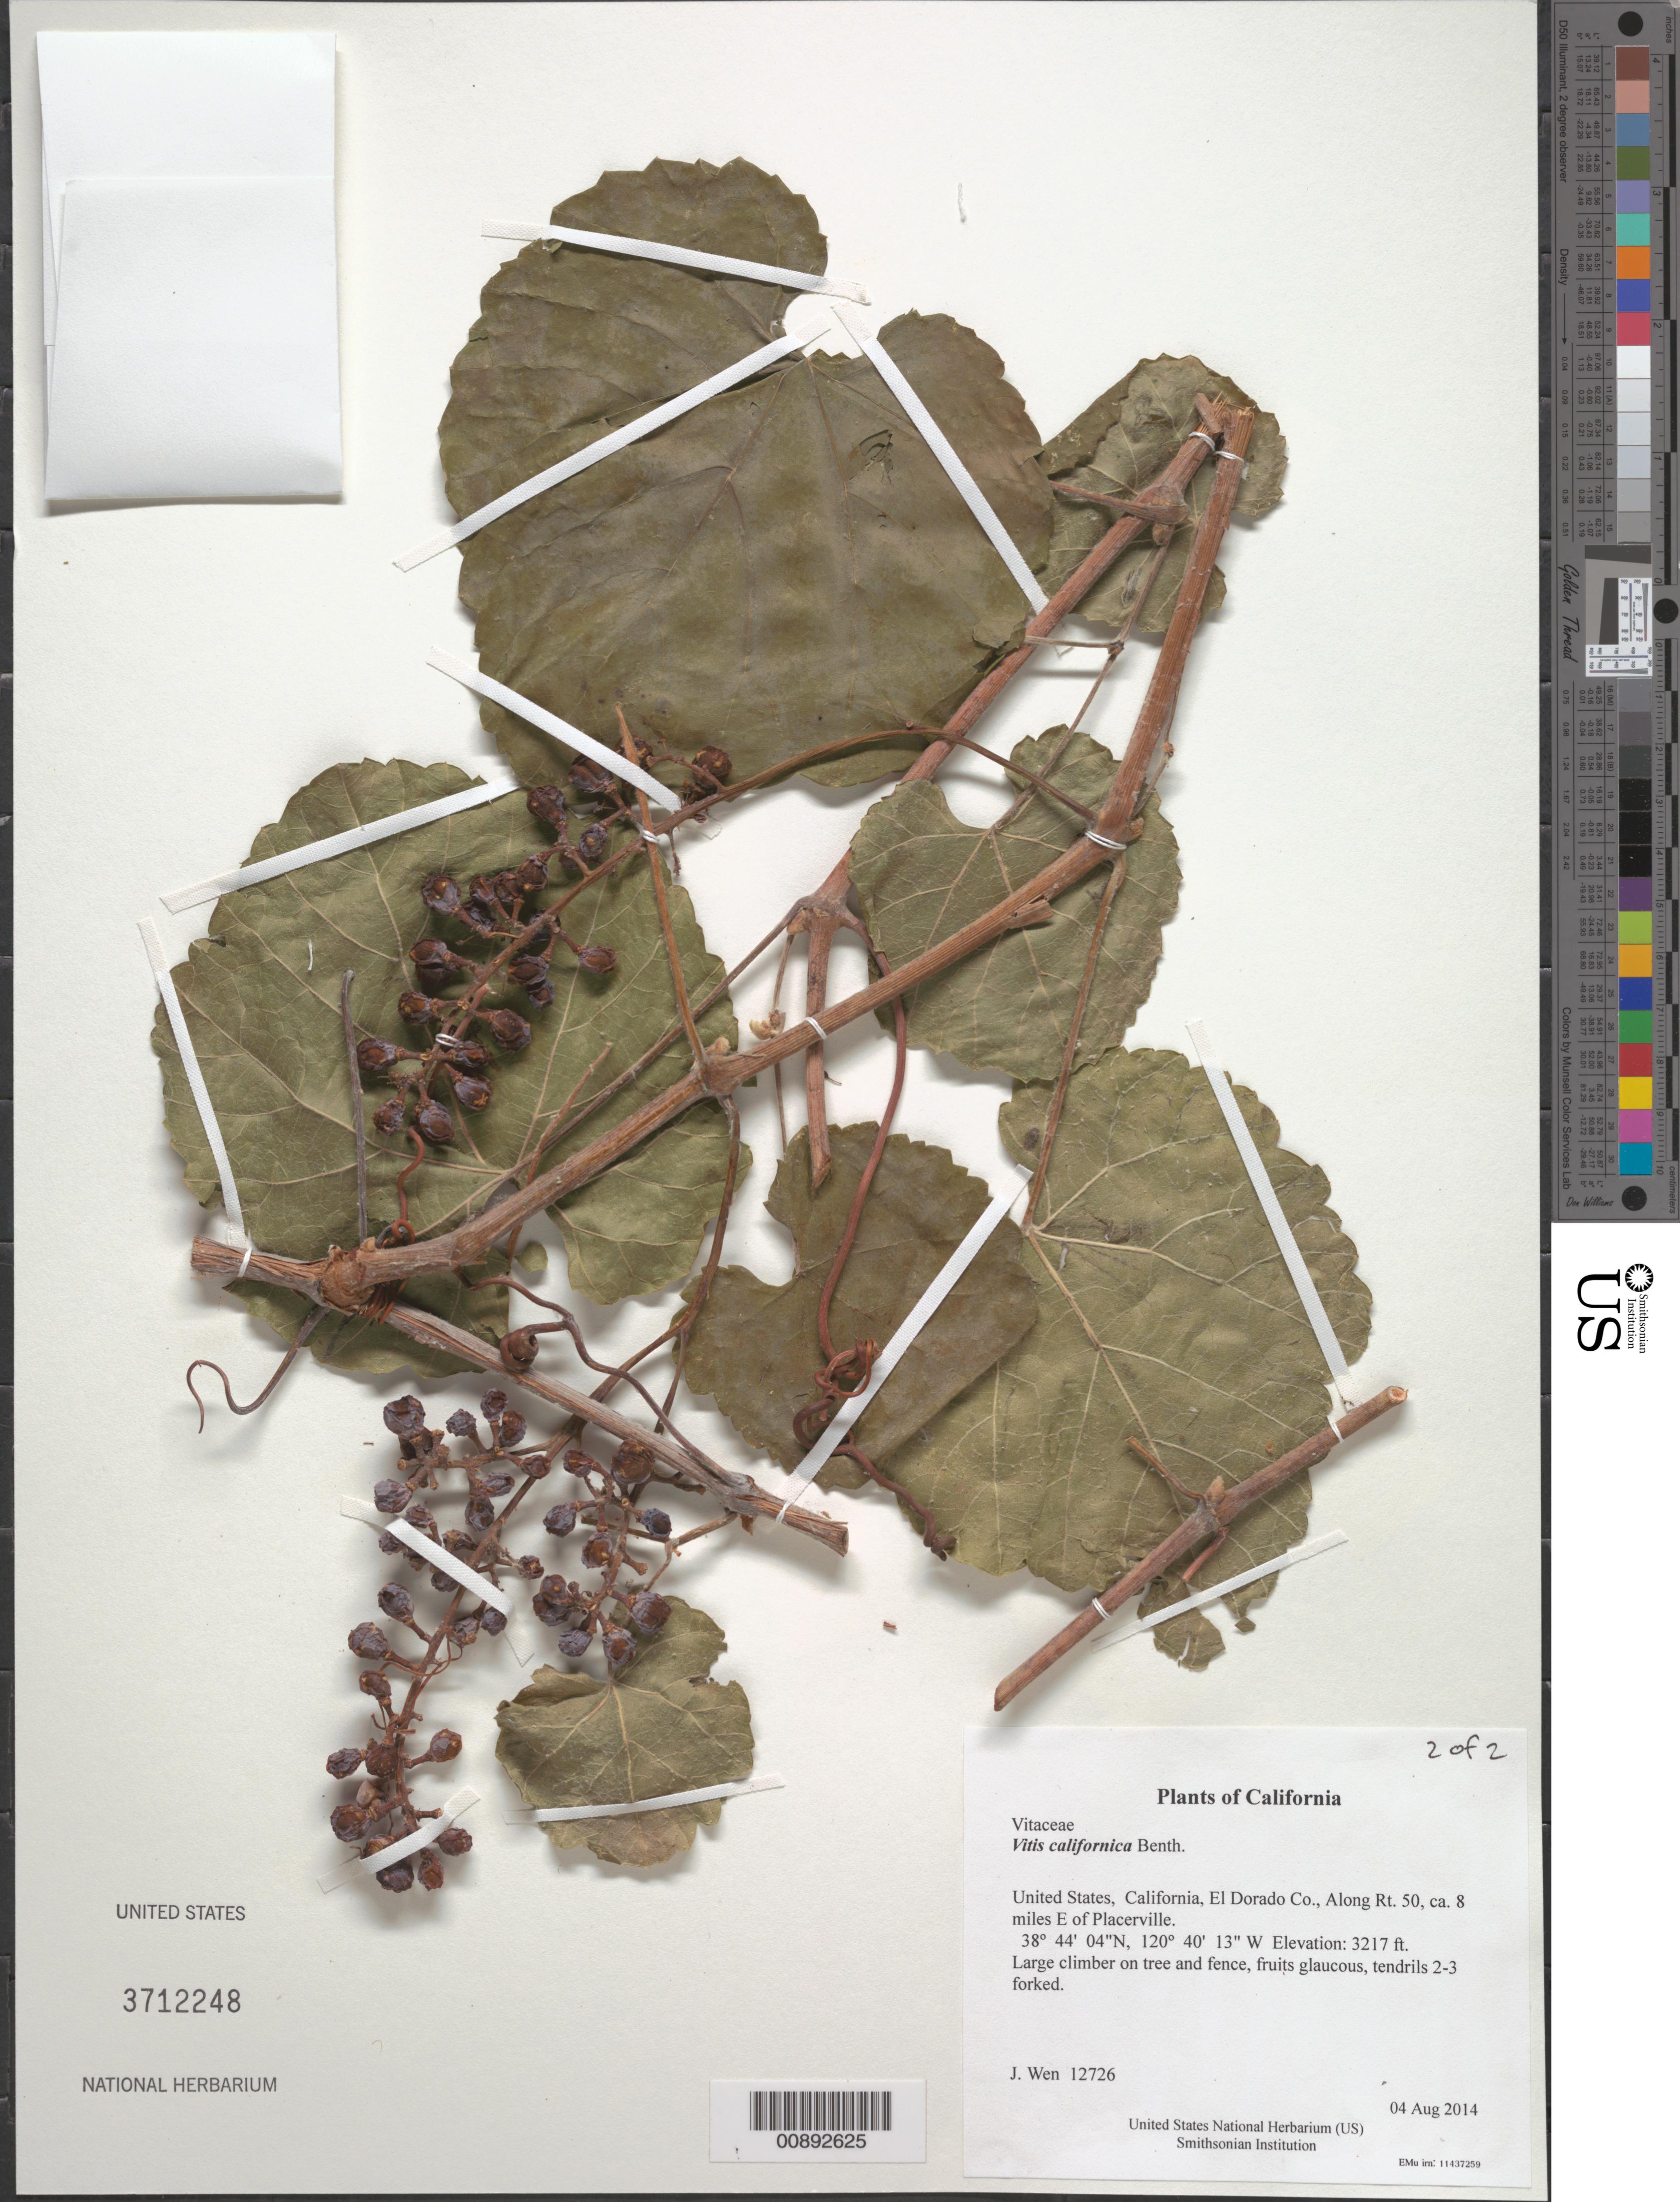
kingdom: Plantae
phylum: Tracheophyta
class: Magnoliopsida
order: Vitales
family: Vitaceae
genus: Vitis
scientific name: Vitis californica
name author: Benth.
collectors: J. Wen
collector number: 12726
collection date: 2014-08-04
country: United States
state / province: California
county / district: El Dorado Co.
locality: Along Rt. 50, ca. 8 miles E of Placerville.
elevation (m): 981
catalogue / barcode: US 3712248